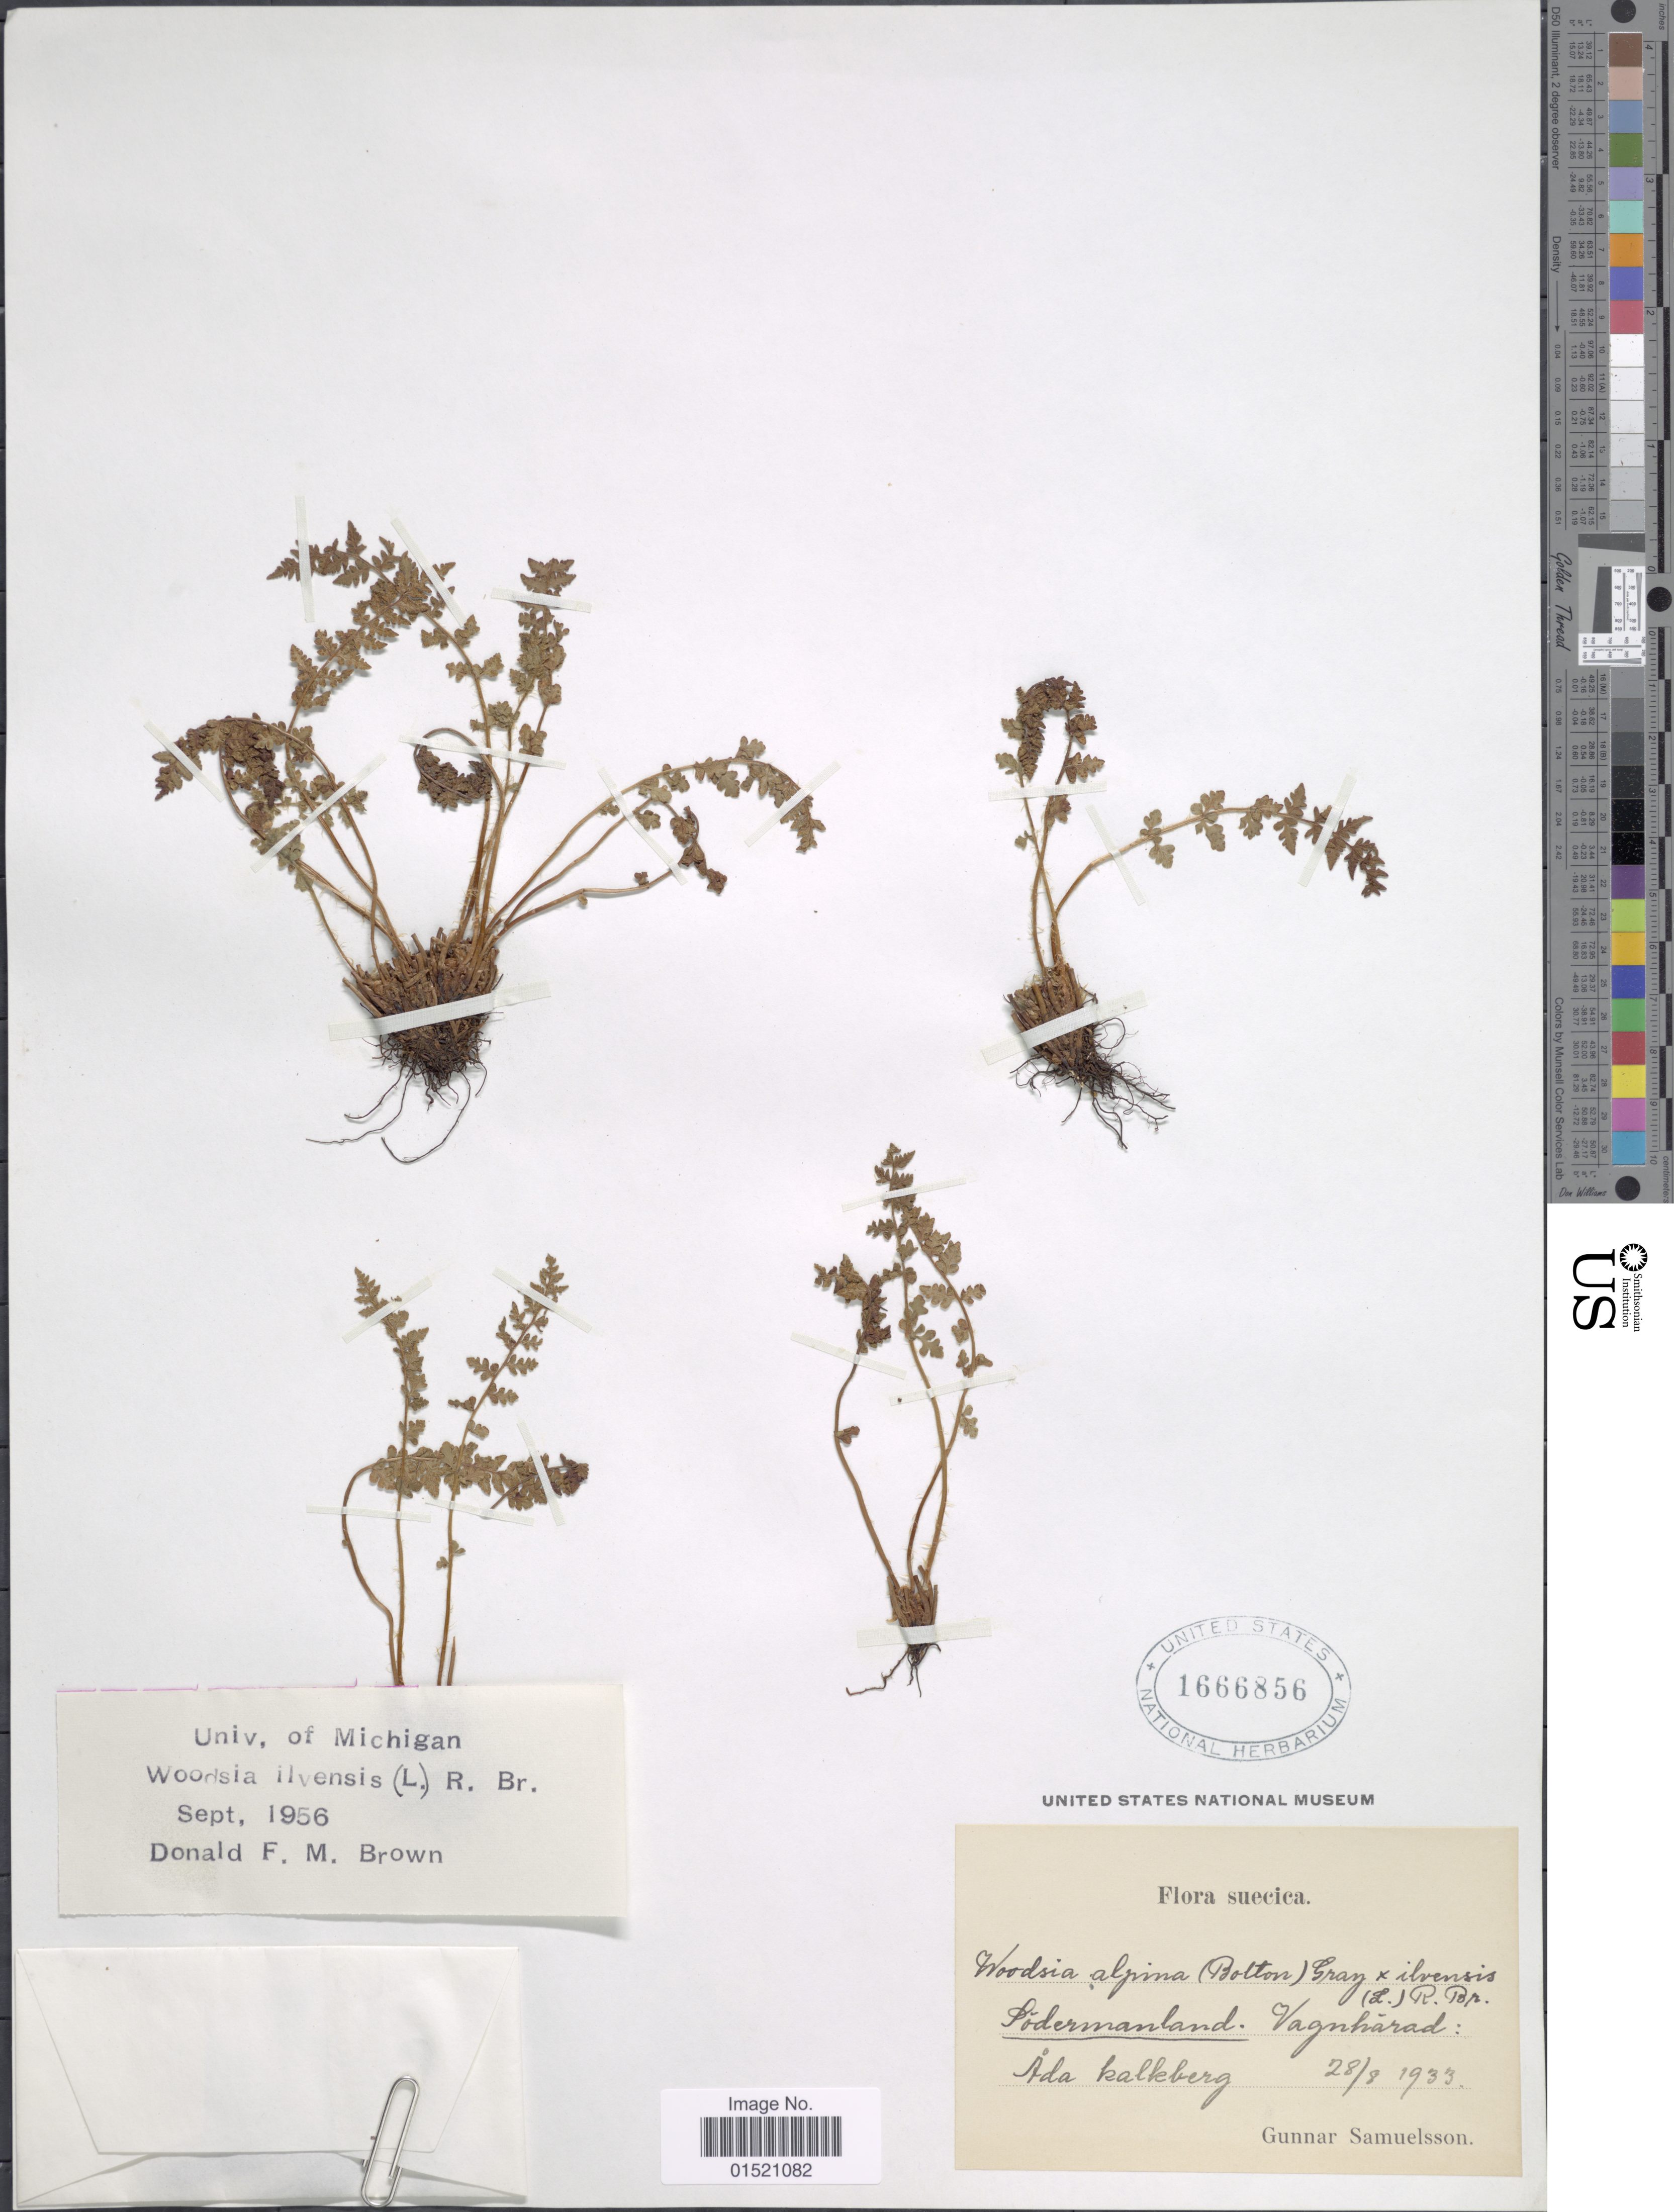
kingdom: Plantae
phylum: Tracheophyta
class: Polypodiopsida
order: Polypodiales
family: Woodsiaceae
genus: Woodsia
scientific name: Woodsia ilvensis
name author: (L.) R. Br.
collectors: G. Samuelsson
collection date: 1933-08-28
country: Sweden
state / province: Sodermanland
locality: Södermanland. Vagnhärad: åda kalkberg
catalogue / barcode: US 1666856